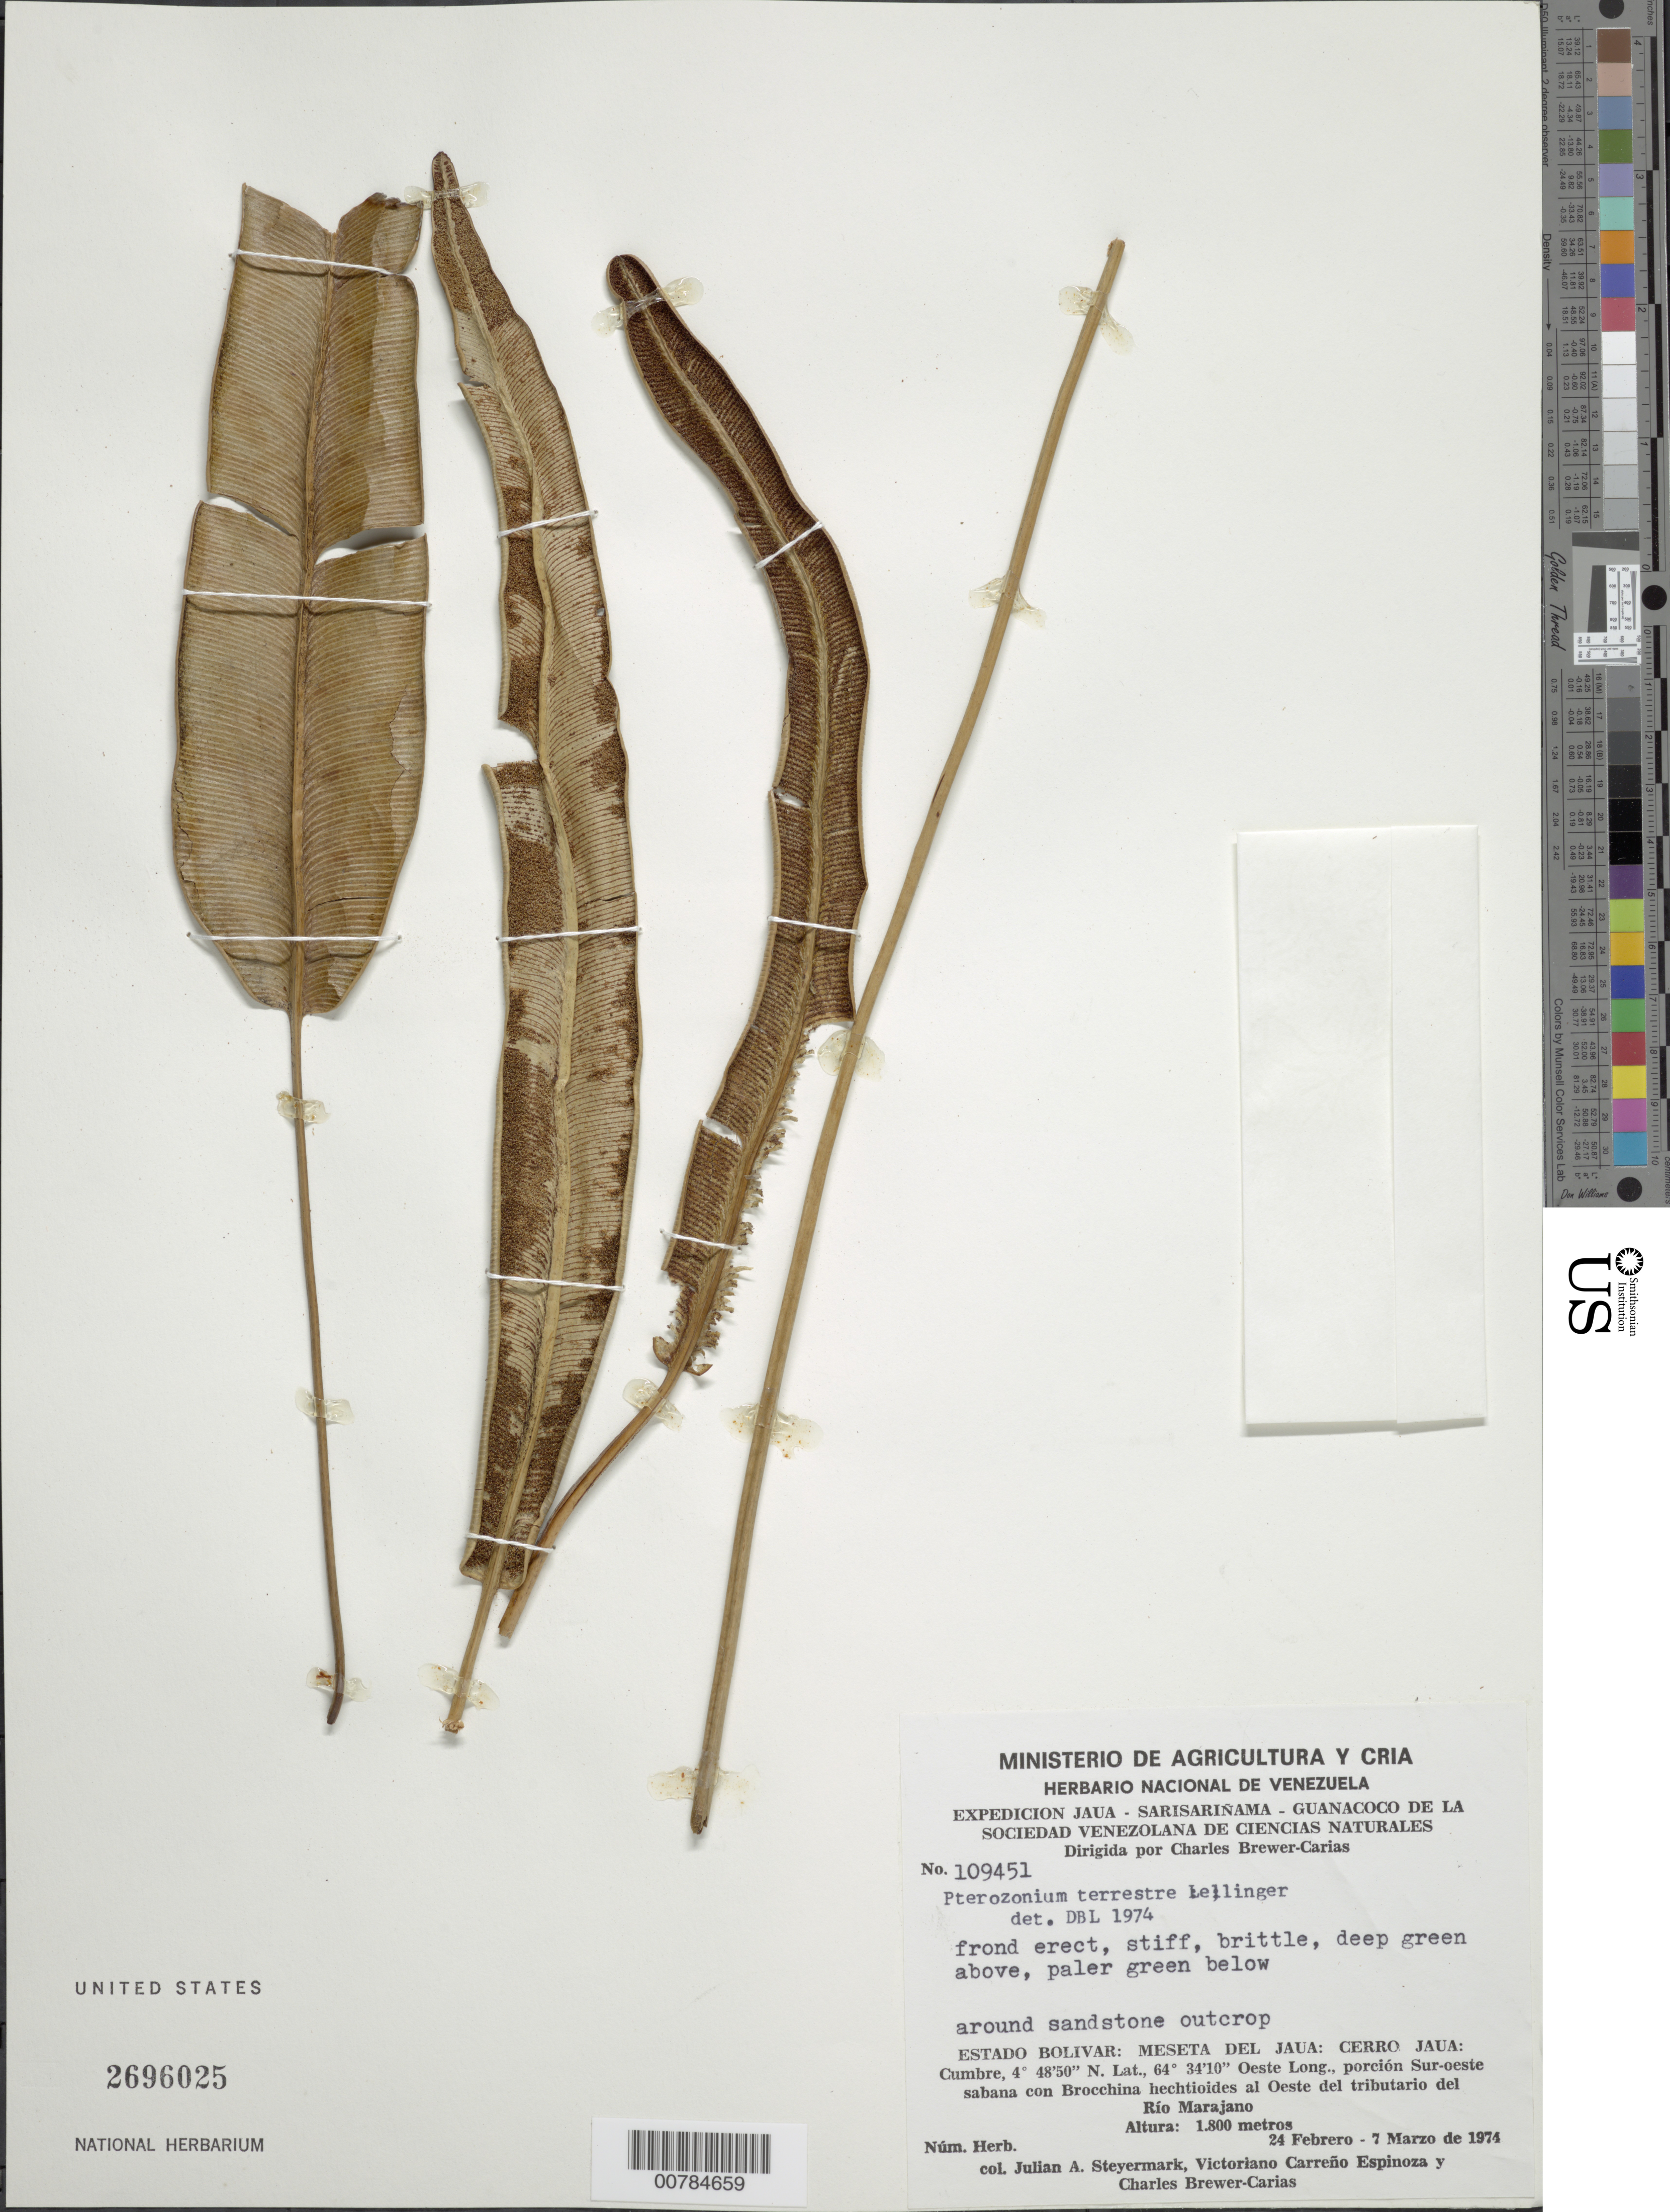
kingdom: Plantae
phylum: Tracheophyta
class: Polypodiopsida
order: Polypodiales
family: Pteridaceae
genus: Pterozonium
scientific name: Pterozonium terrestre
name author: Lellinger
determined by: Lellinger, David B., (BOT), Smithsonian Institution - National Museum of Natural History (UNITED STATES)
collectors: J. Steyermark, V. Carreño E. & C. Brewer-Carias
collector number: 109451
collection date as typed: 24-Feb-74 to 7-Mar-74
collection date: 1974-02-24/1974-03-07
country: Venezuela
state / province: Bolívar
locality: Meseta del Jaua: Cerro Jaua, Río Marajano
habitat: Around sandstone outcrop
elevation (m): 1800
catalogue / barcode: US 2696025